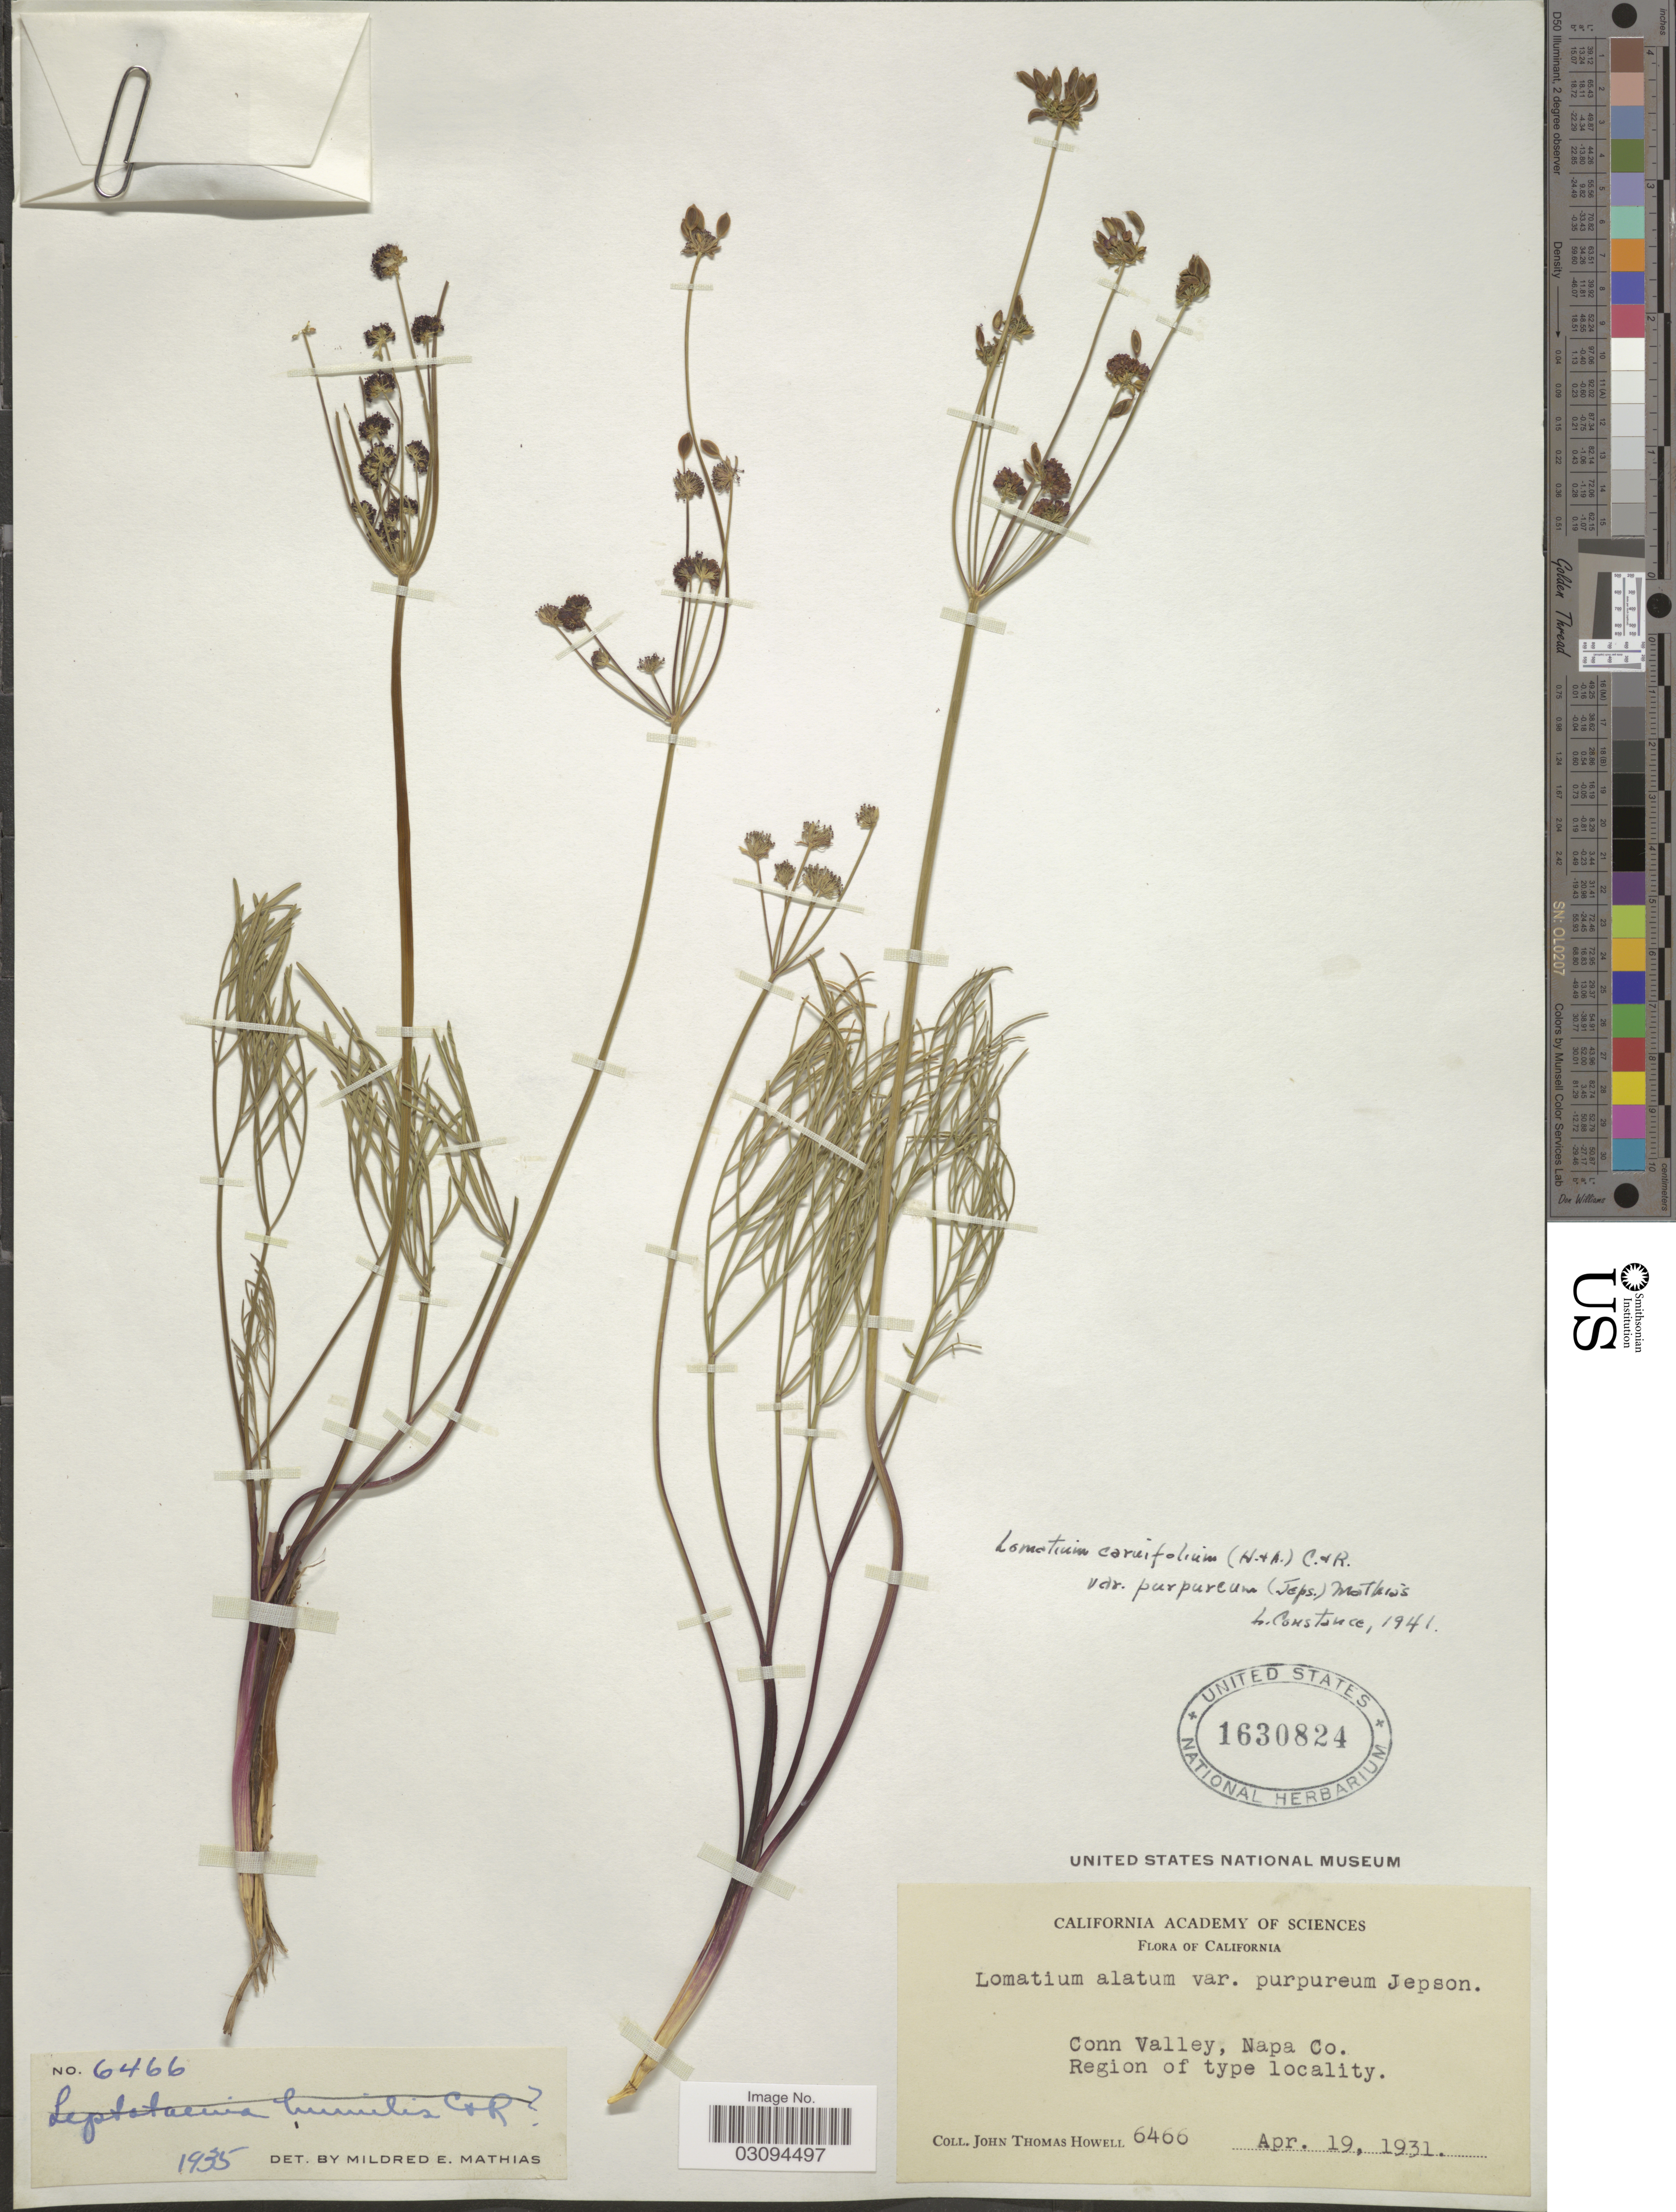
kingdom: Plantae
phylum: Tracheophyta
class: Magnoliopsida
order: Apiales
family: Apiaceae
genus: Lomatium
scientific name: Lomatium marginatum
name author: (Benth.) J.M. Coult. & Rose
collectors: J. T. Howell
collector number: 6466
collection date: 1931-04-19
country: United States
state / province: California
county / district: Napa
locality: Conn Valley, Napa Co. Region of type locality.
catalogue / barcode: US 1630824